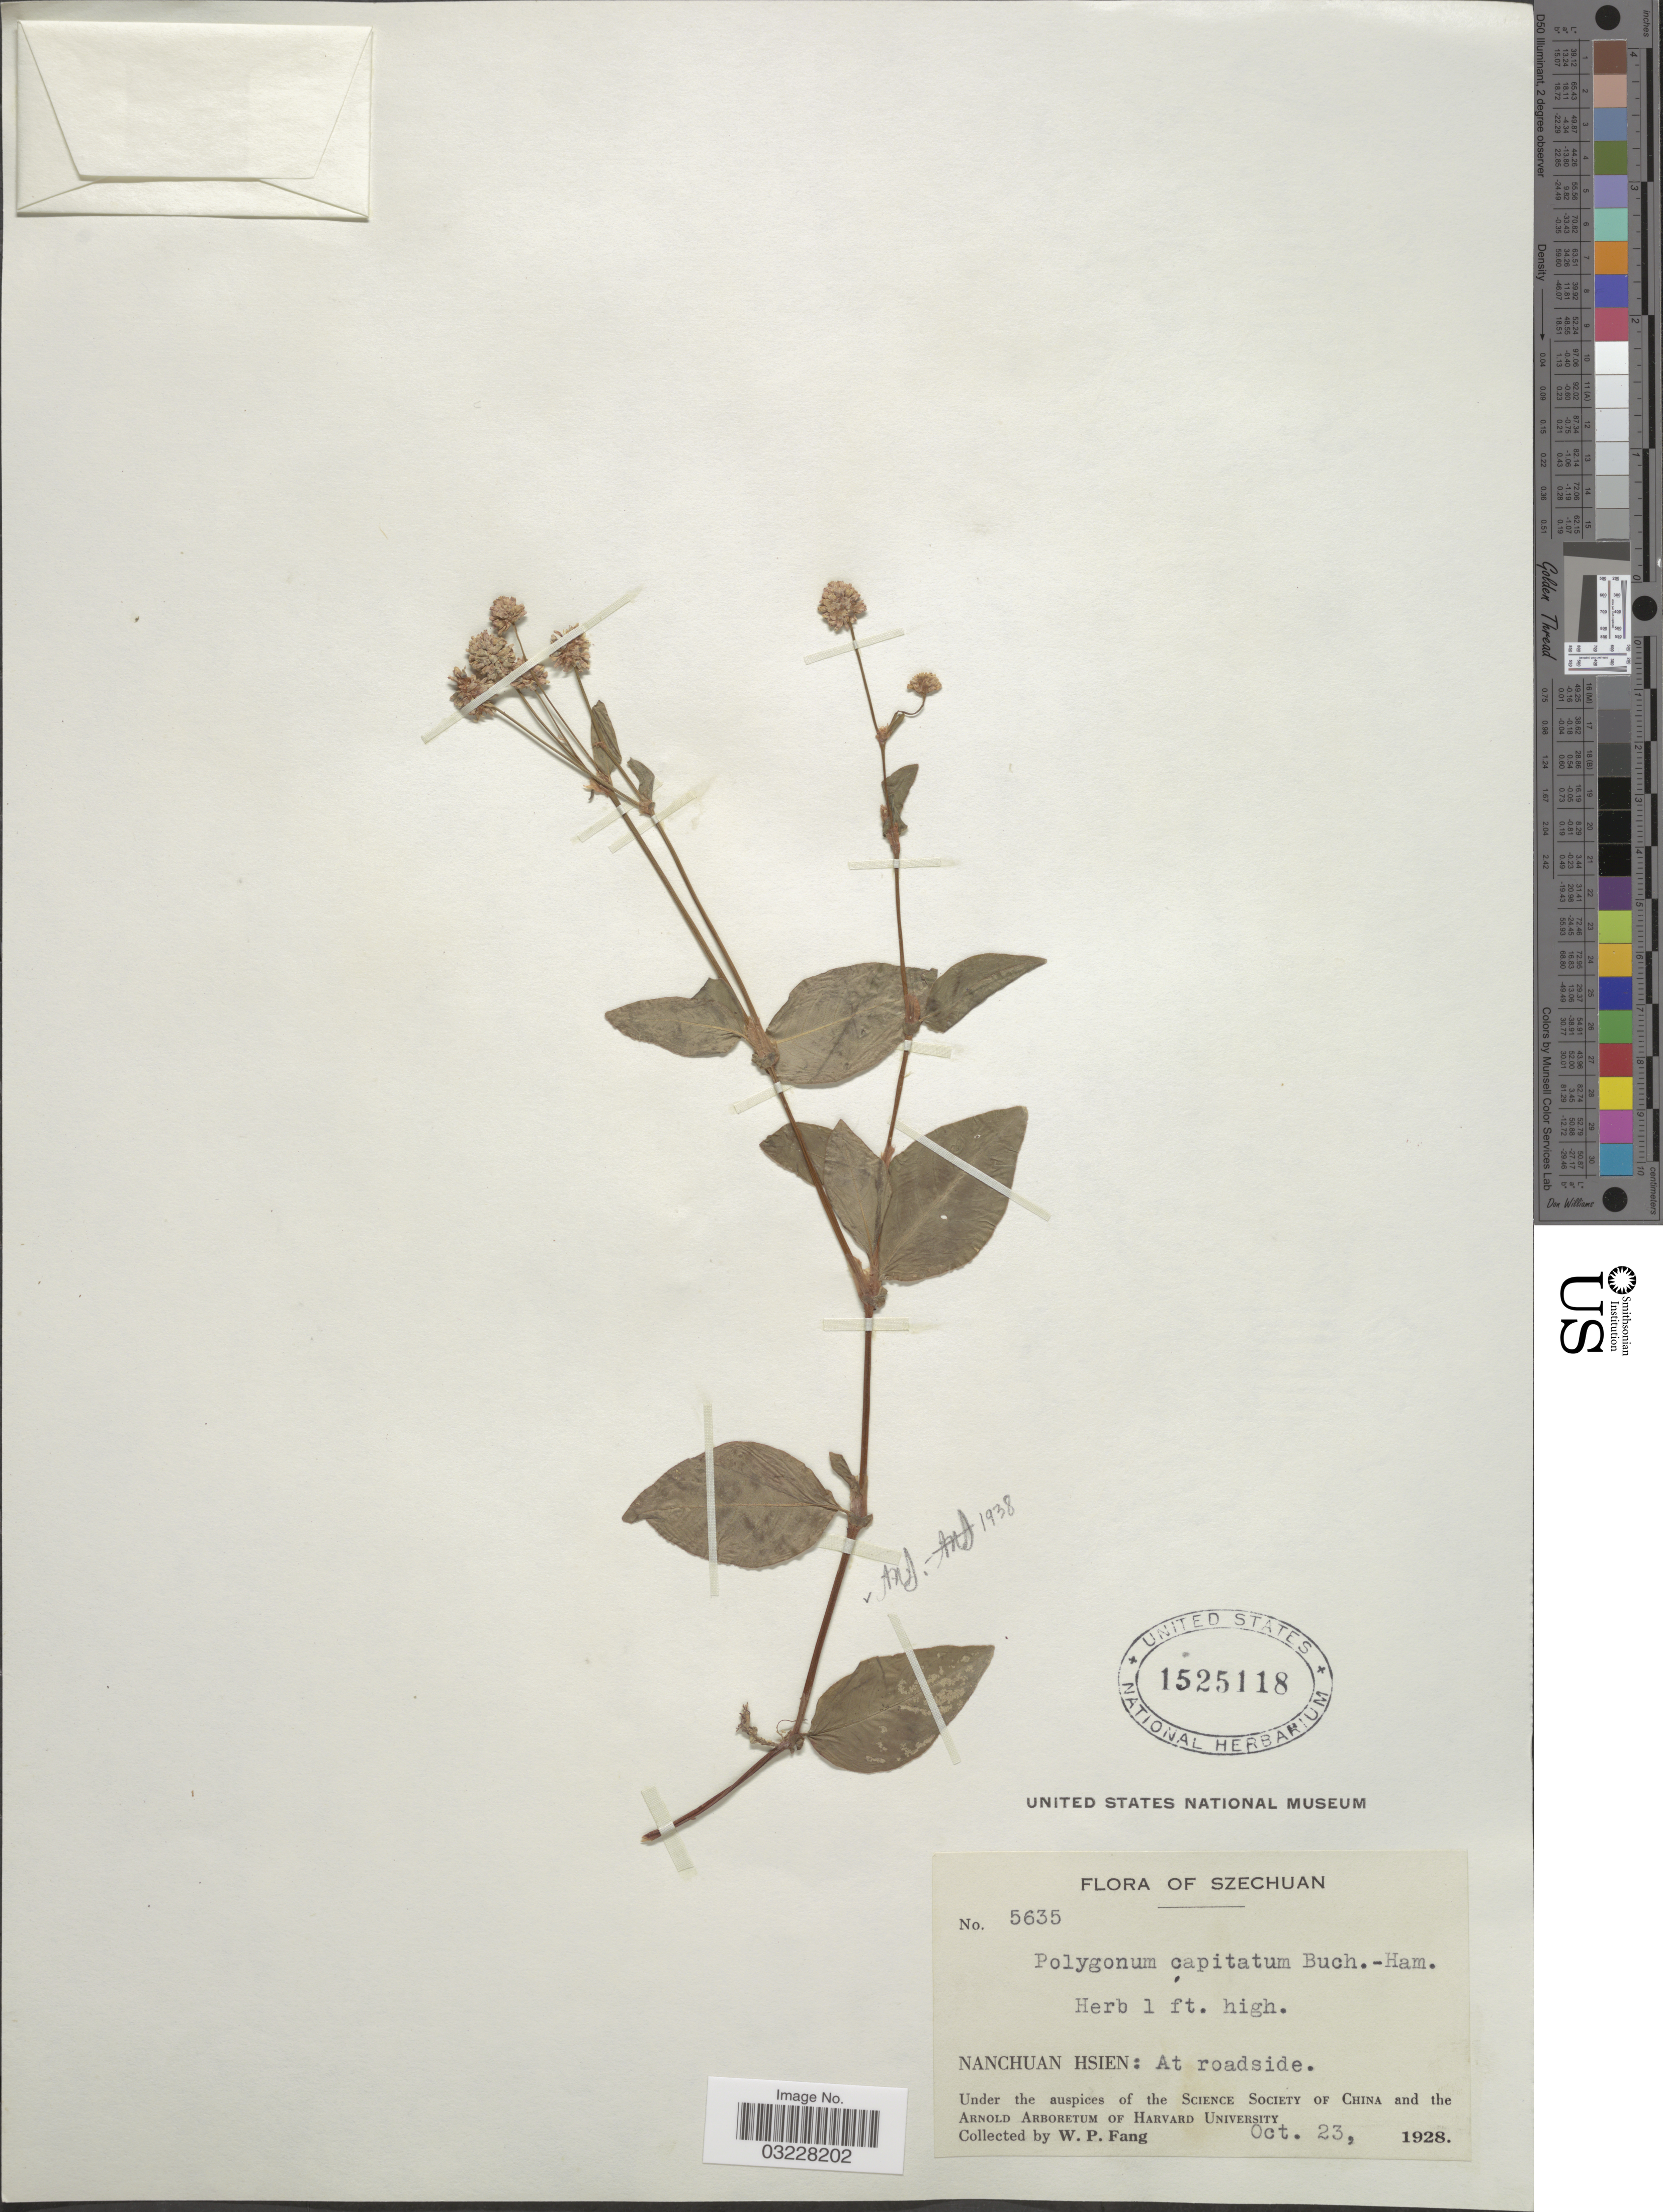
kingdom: Plantae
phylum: Tracheophyta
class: Magnoliopsida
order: Caryophyllales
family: Polygonaceae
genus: Polygonum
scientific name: Polygonum capitatum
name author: Buch.-Ham. ex D. Don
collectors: W. P. Fang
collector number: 5635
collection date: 1928-10-23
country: China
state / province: Sichuan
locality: Szechuan. Nanchuan Hsien: At roadside.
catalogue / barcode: US 1525118